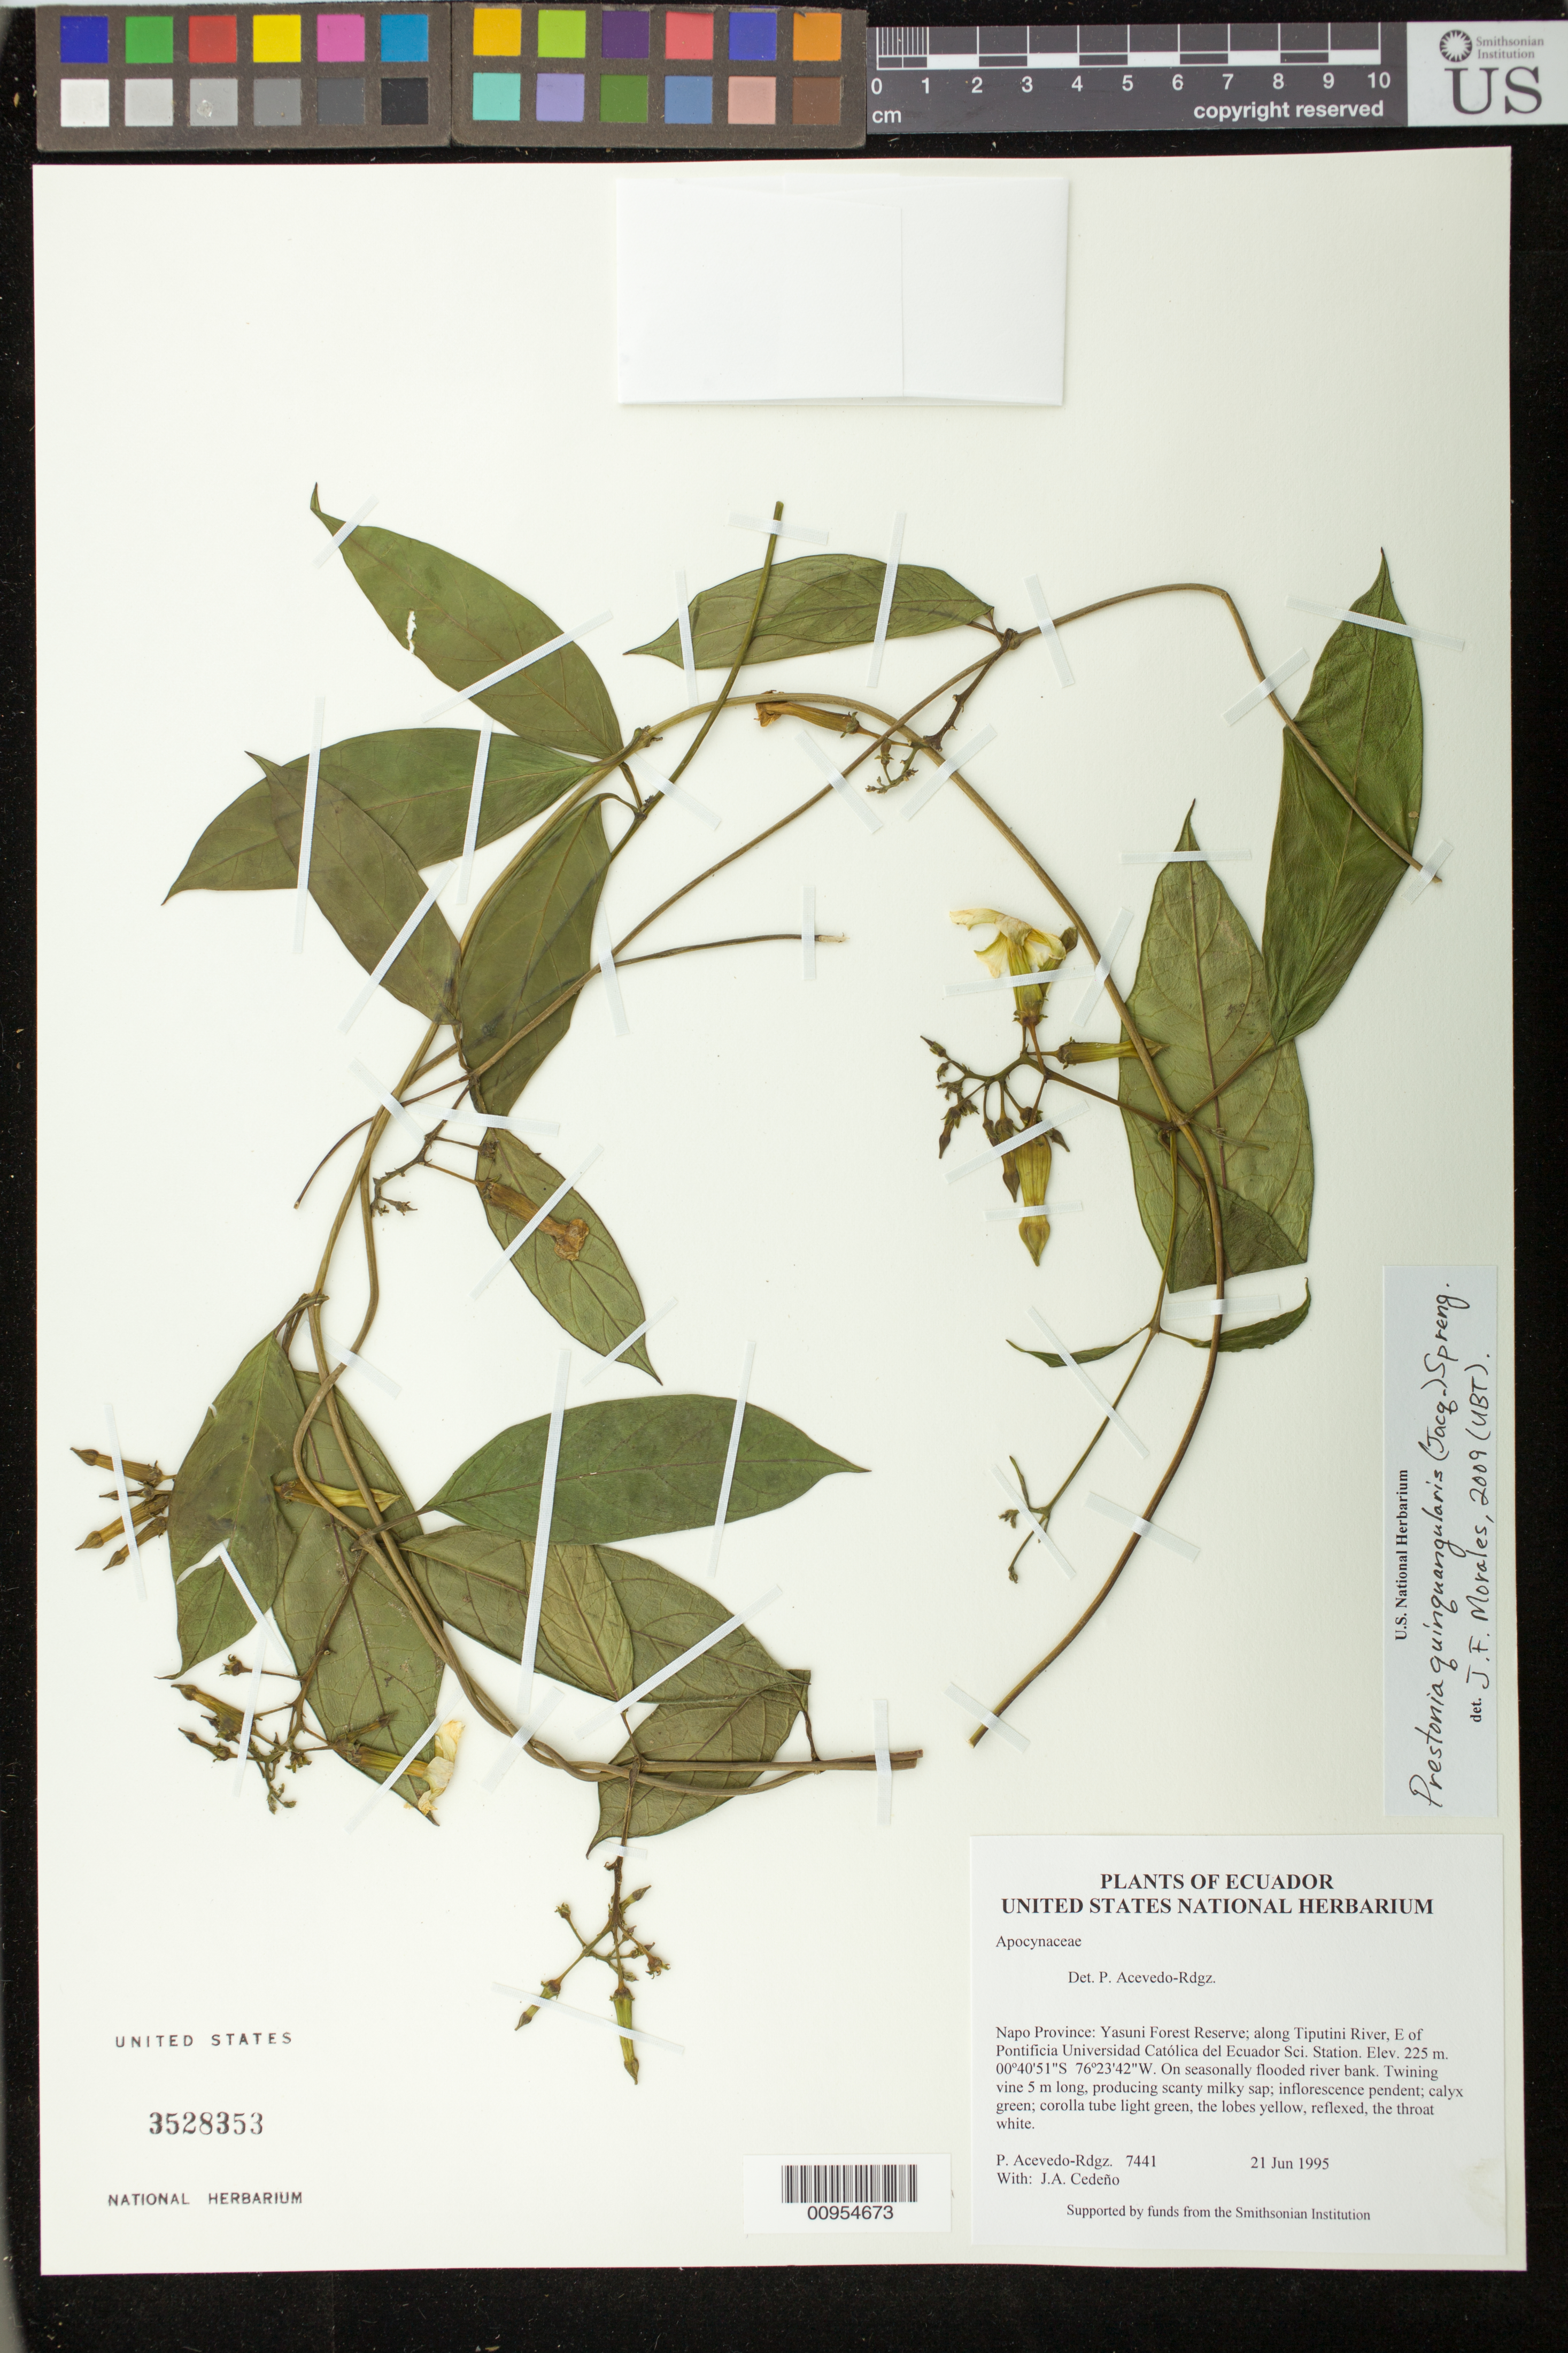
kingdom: Plantae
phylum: Tracheophyta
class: Magnoliopsida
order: Gentianales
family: Apocynaceae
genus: Prestonia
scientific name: Prestonia quinquangularis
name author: (Jacq.) Spreng.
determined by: Morales, J. F.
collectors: P. Acevedo-Rodr. & J. A. Cedeño M.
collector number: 7441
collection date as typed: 21 Jun 1995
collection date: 1995-06-21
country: Ecuador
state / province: Napo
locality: Napo Province: Yasuni Forest Reserve; along Tiputini River, E of Pontificia Universidad Católica del Ecuador Sci. Station.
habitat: On seasonally flooded river bank.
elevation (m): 225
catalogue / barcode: US 352835